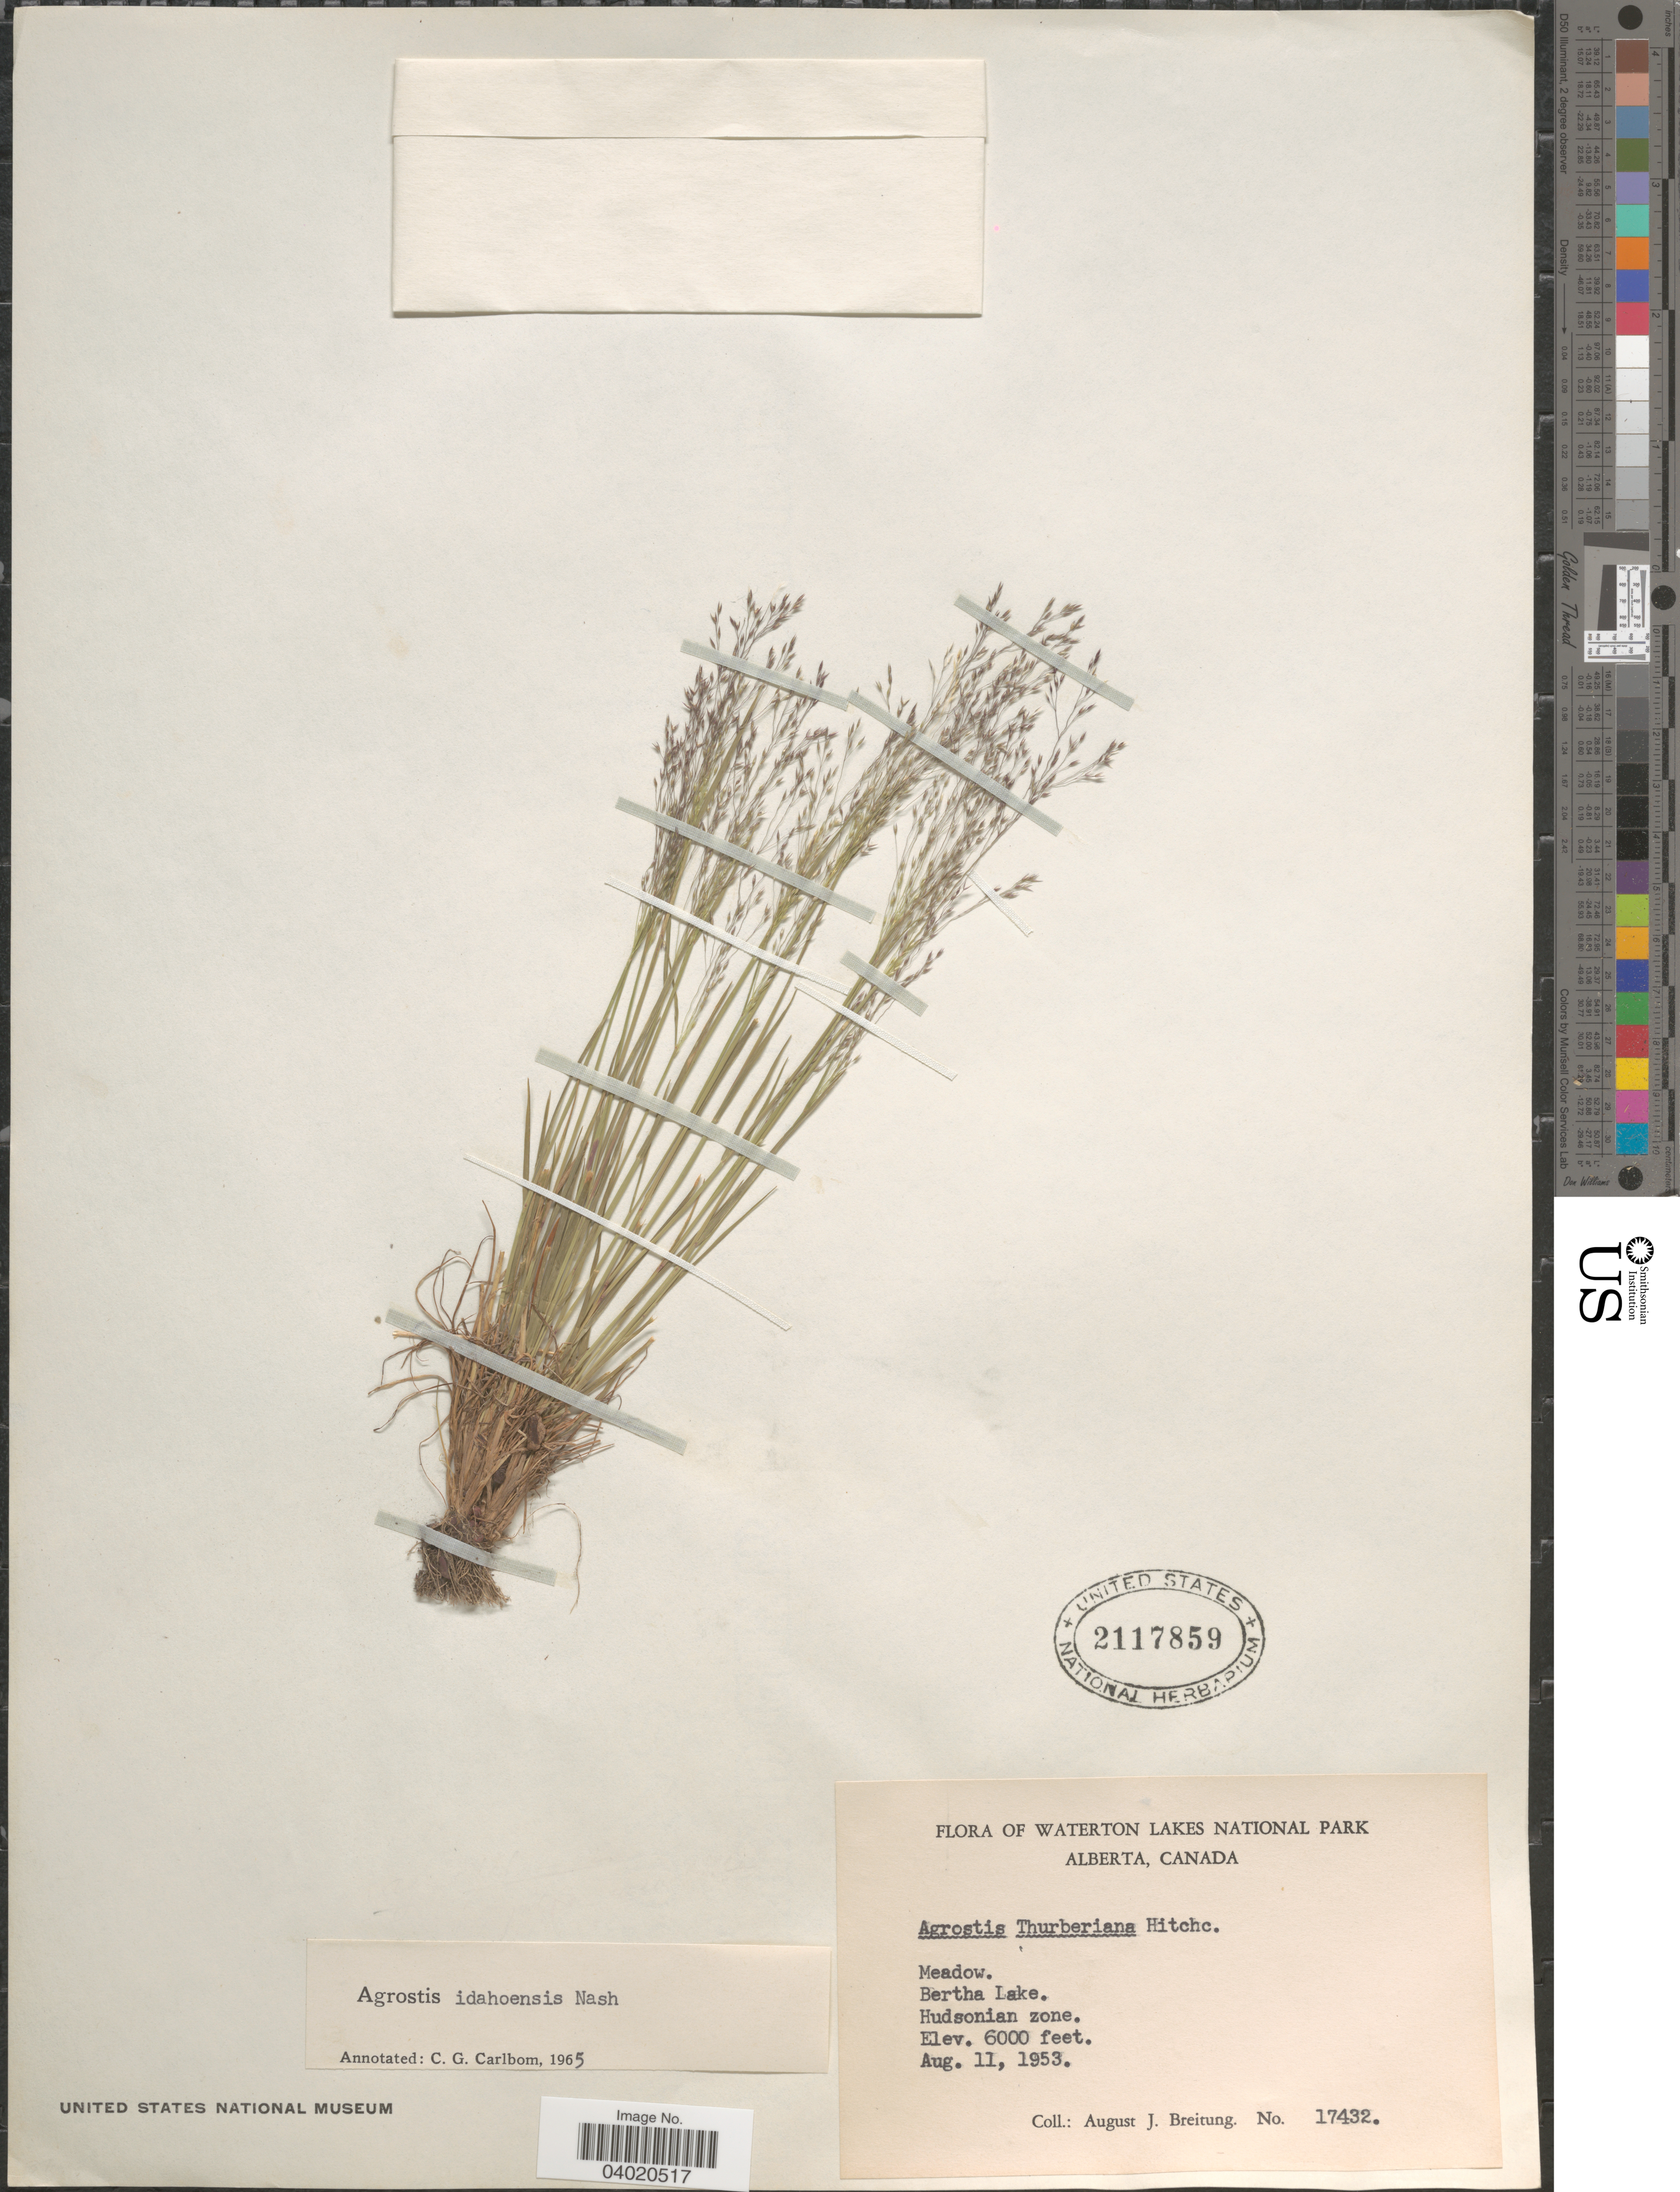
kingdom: Plantae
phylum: Tracheophyta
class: Liliopsida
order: Poales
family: Poaceae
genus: Agrostis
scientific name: Agrostis idahoensis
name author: Nash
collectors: A. Breitung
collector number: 17432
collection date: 1953-08-11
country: Canada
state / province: Alberta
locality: Waterton Lakes National Park. Bertha Lake. Hudsonian zone.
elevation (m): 1829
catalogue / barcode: US 2117859